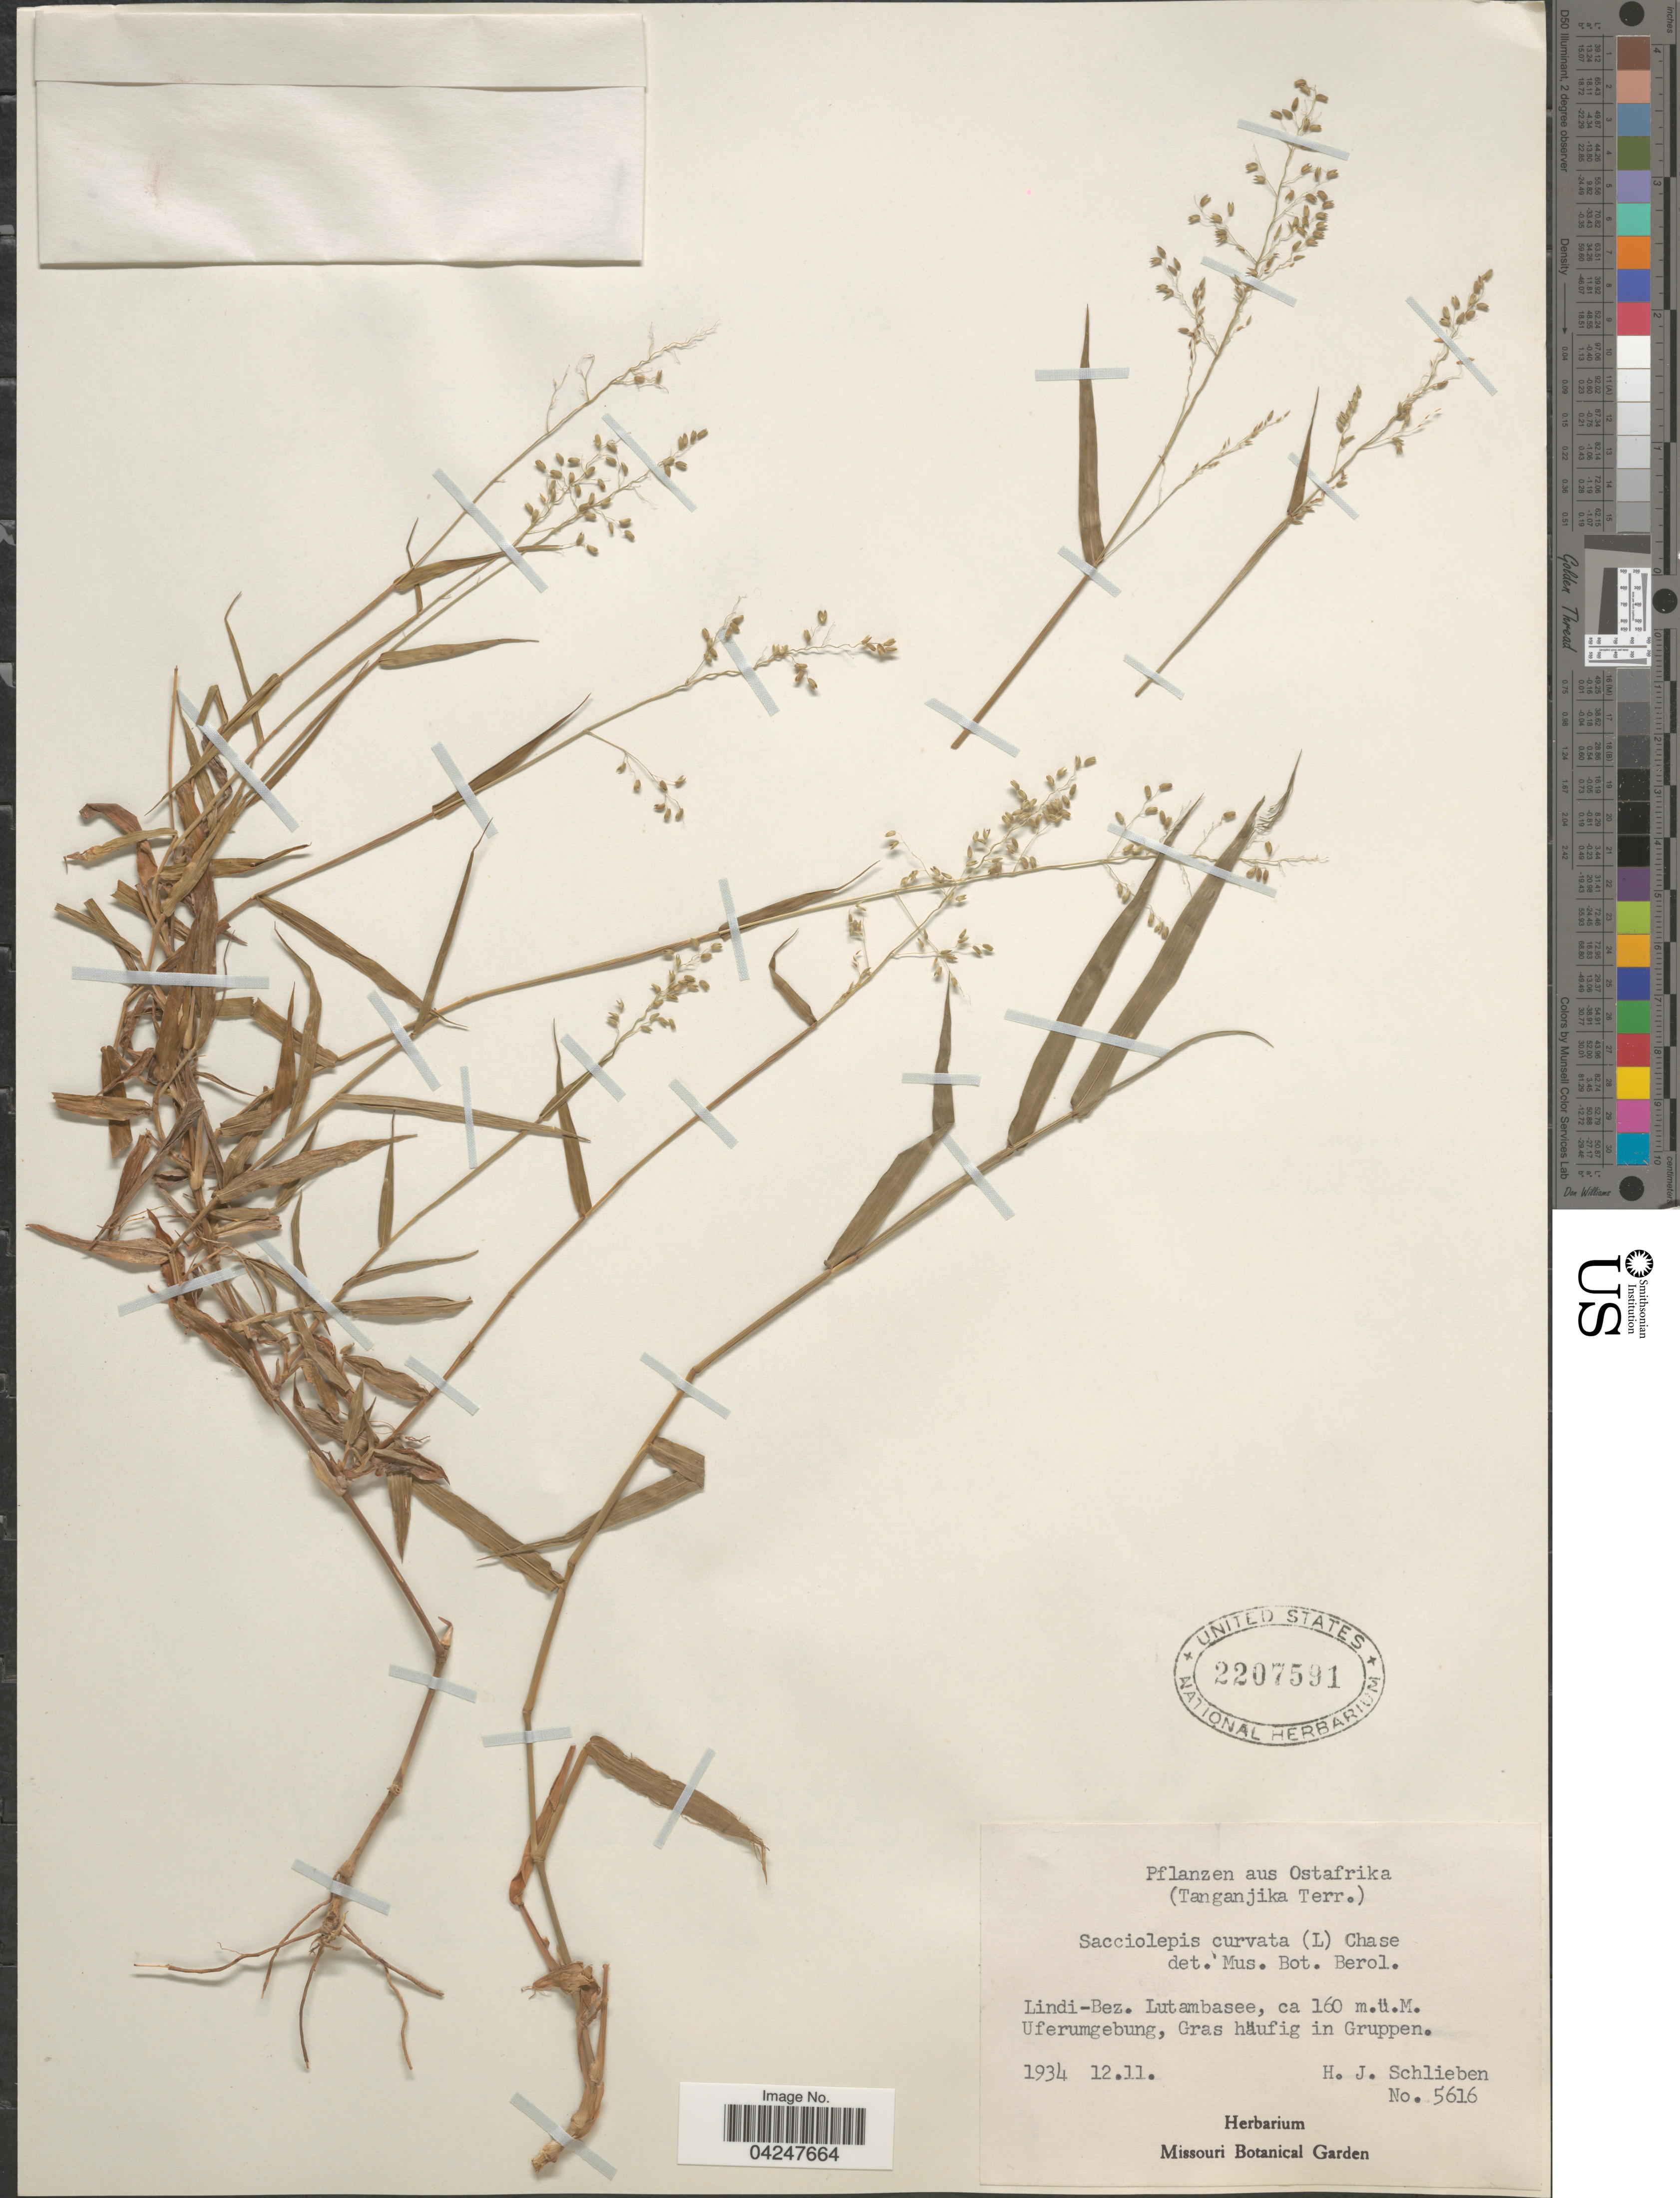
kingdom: Plantae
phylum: Tracheophyta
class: Liliopsida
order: Poales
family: Poaceae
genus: Sacciolepis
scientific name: Sacciolepis curvata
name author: (L.) Chase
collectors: H. J. Schlieben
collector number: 5616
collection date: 1934-12-11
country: Tanzania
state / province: Lindi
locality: Ostafrika. (Tanganjika Terr.) Lindi-Bez. Lutambasee.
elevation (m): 160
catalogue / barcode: US 2207591